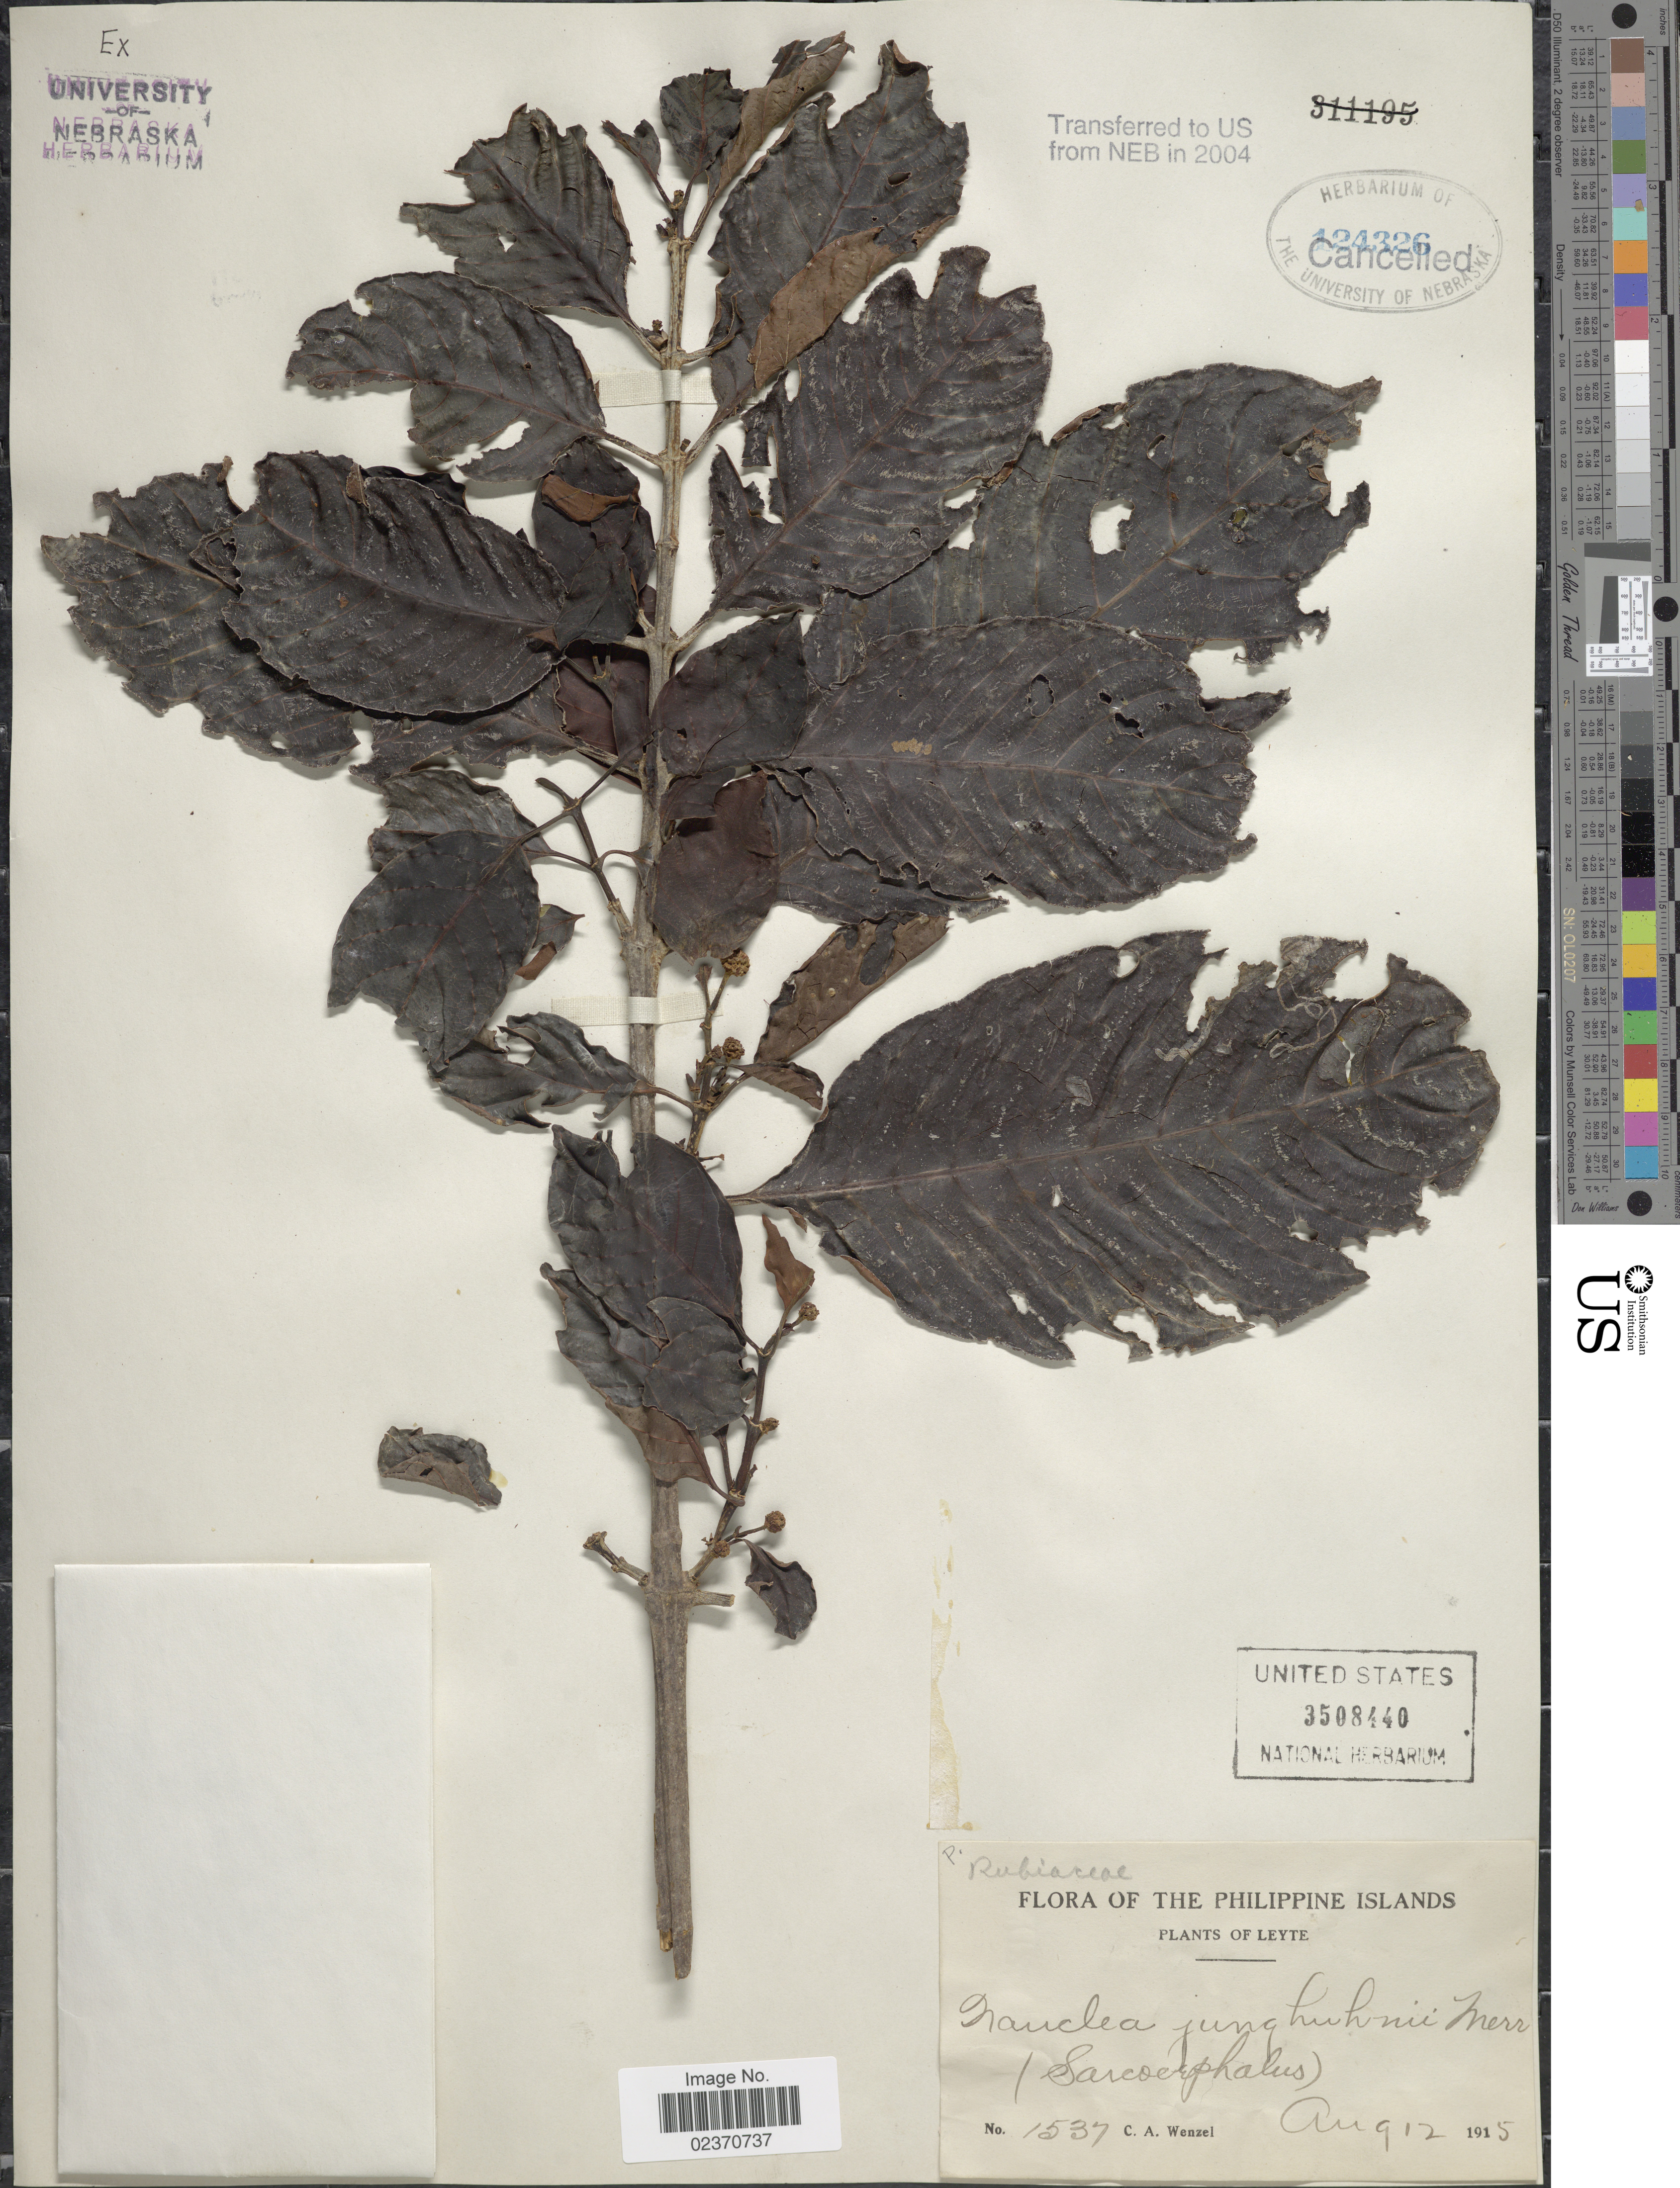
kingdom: Plantae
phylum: Tracheophyta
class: Magnoliopsida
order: Gentianales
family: Rubiaceae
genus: Nauclea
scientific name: Nauclea junghuhnii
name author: (Miq.) Merr.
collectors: C. Wenzel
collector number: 1537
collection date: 1915-08-12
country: Philippines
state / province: Eastern Visayas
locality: Leyte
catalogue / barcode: US 3508440